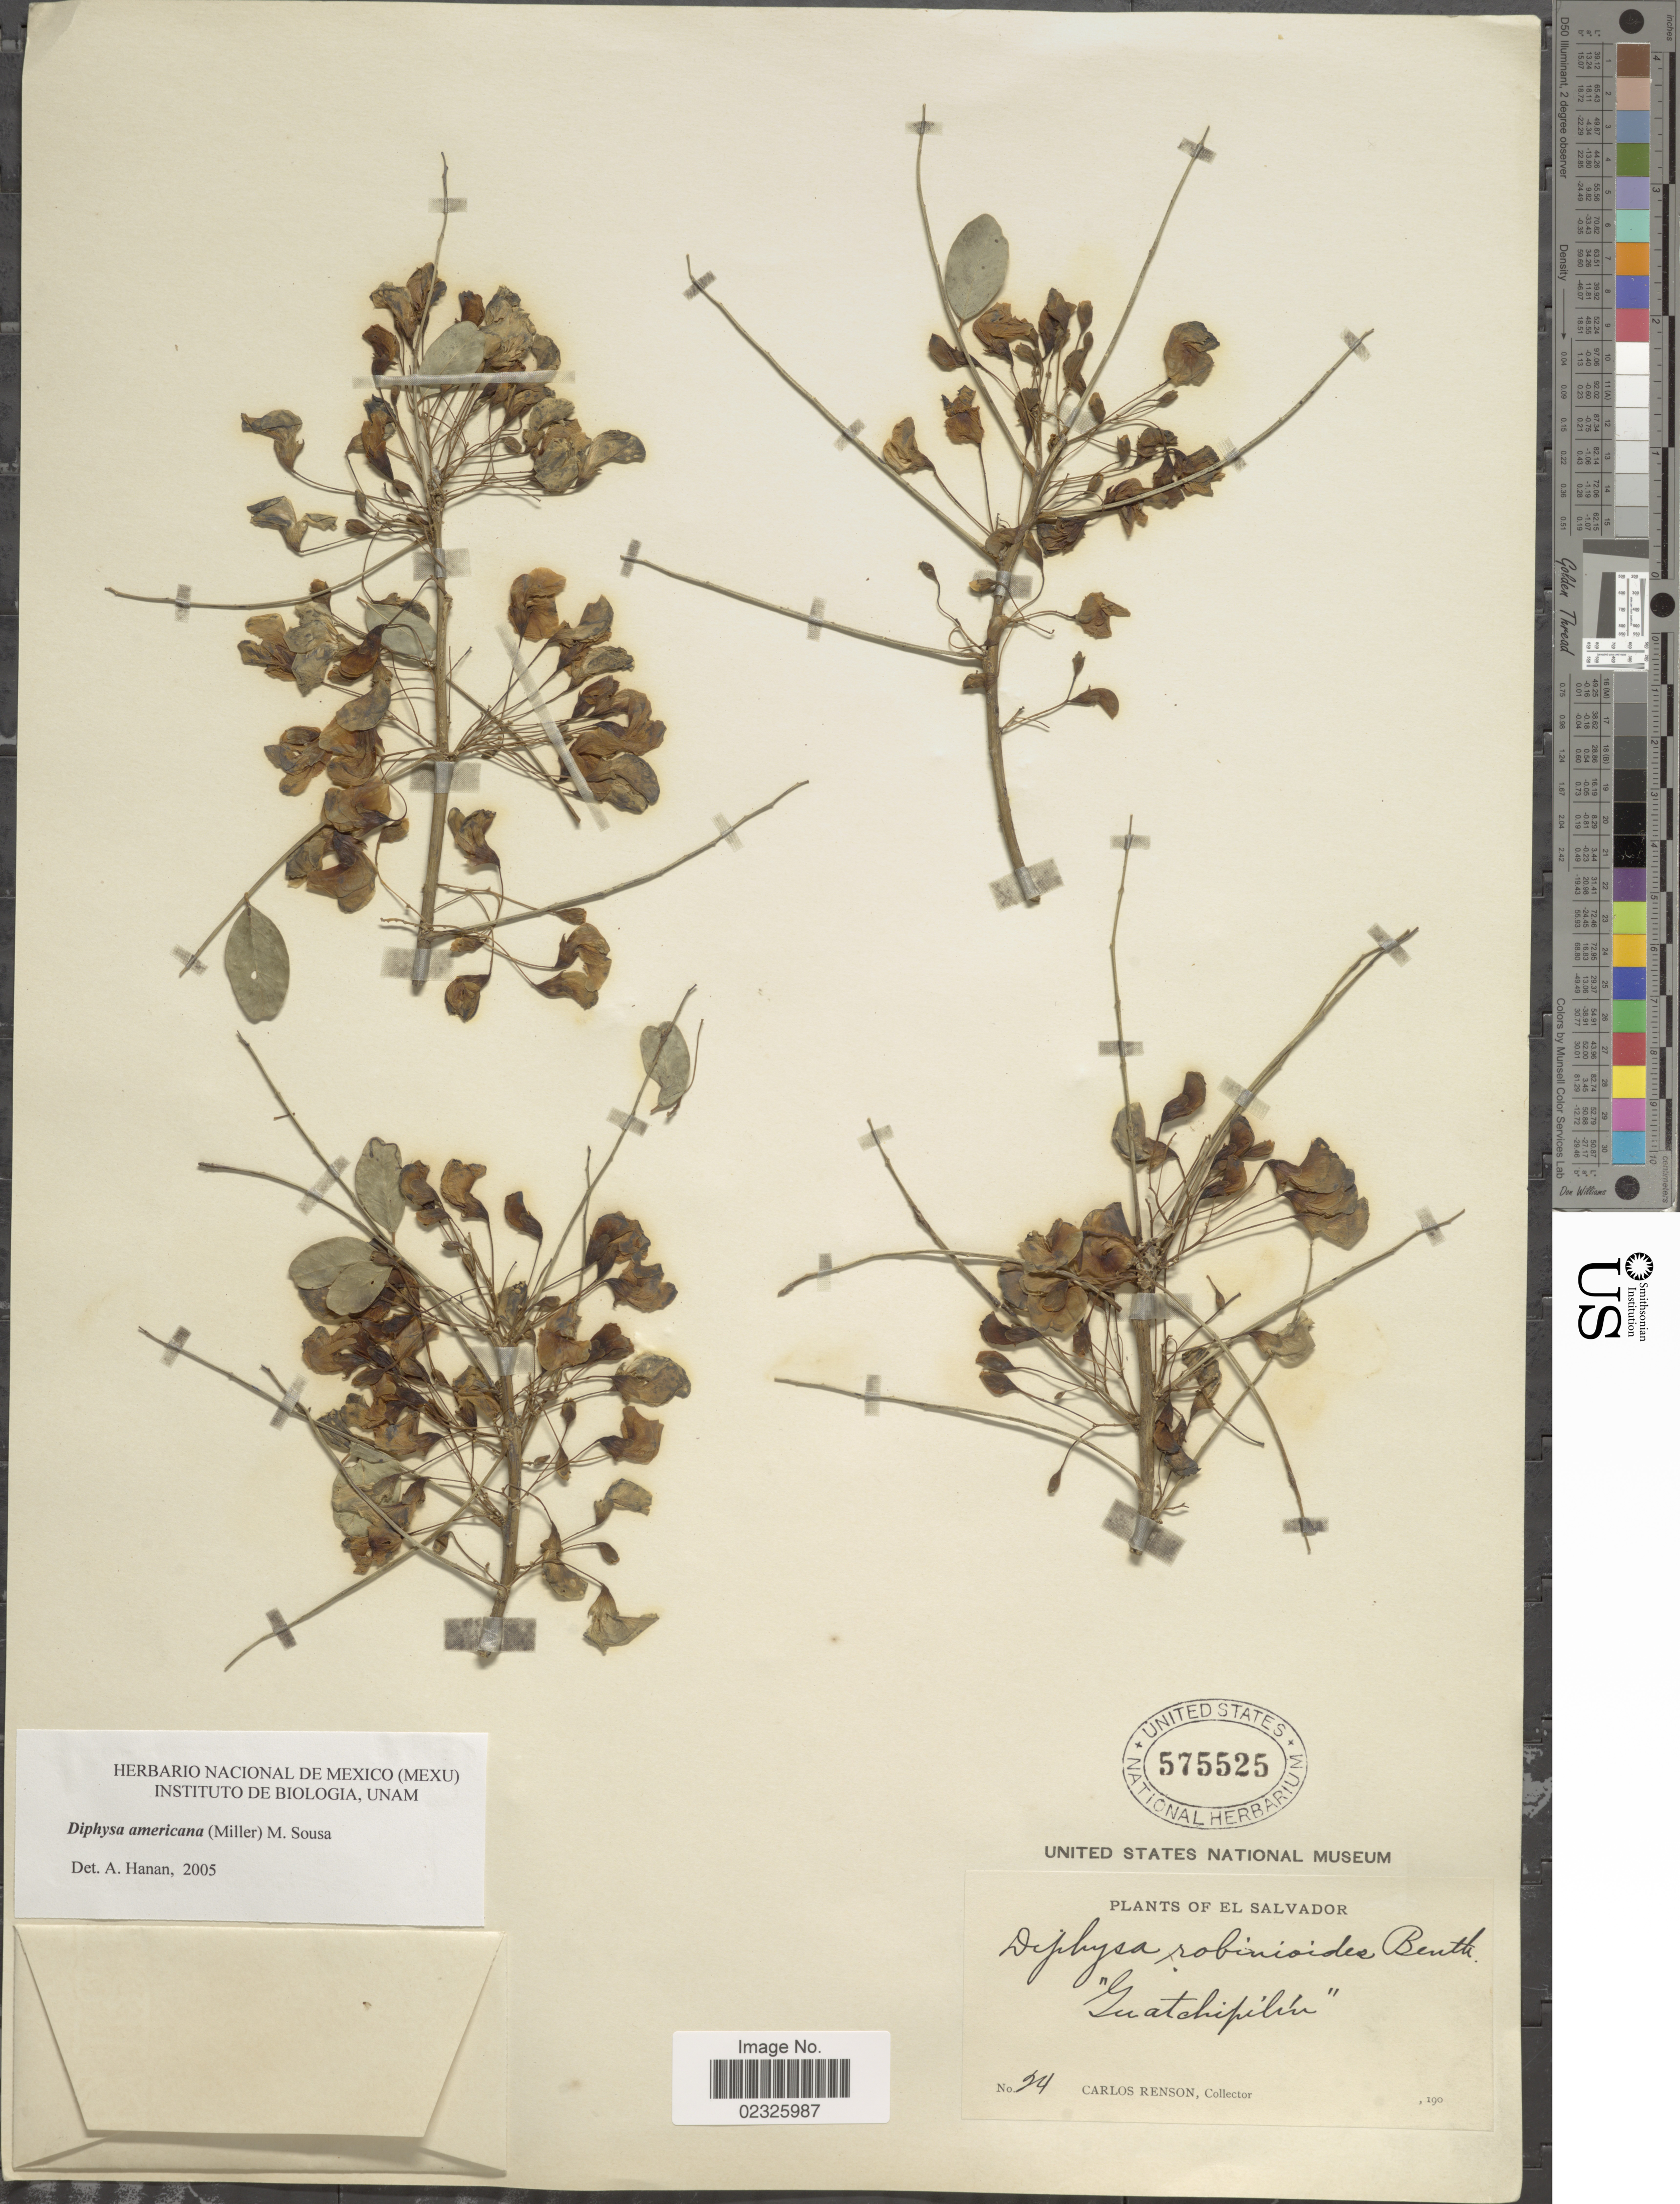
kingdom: Plantae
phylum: Tracheophyta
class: Magnoliopsida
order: Fabales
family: Fabaceae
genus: Diphysa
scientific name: Diphysa americana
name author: (Mill.) M. Sousa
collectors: C. Renson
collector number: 24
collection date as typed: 190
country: El Salvador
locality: Guatchipilin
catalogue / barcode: US 575525